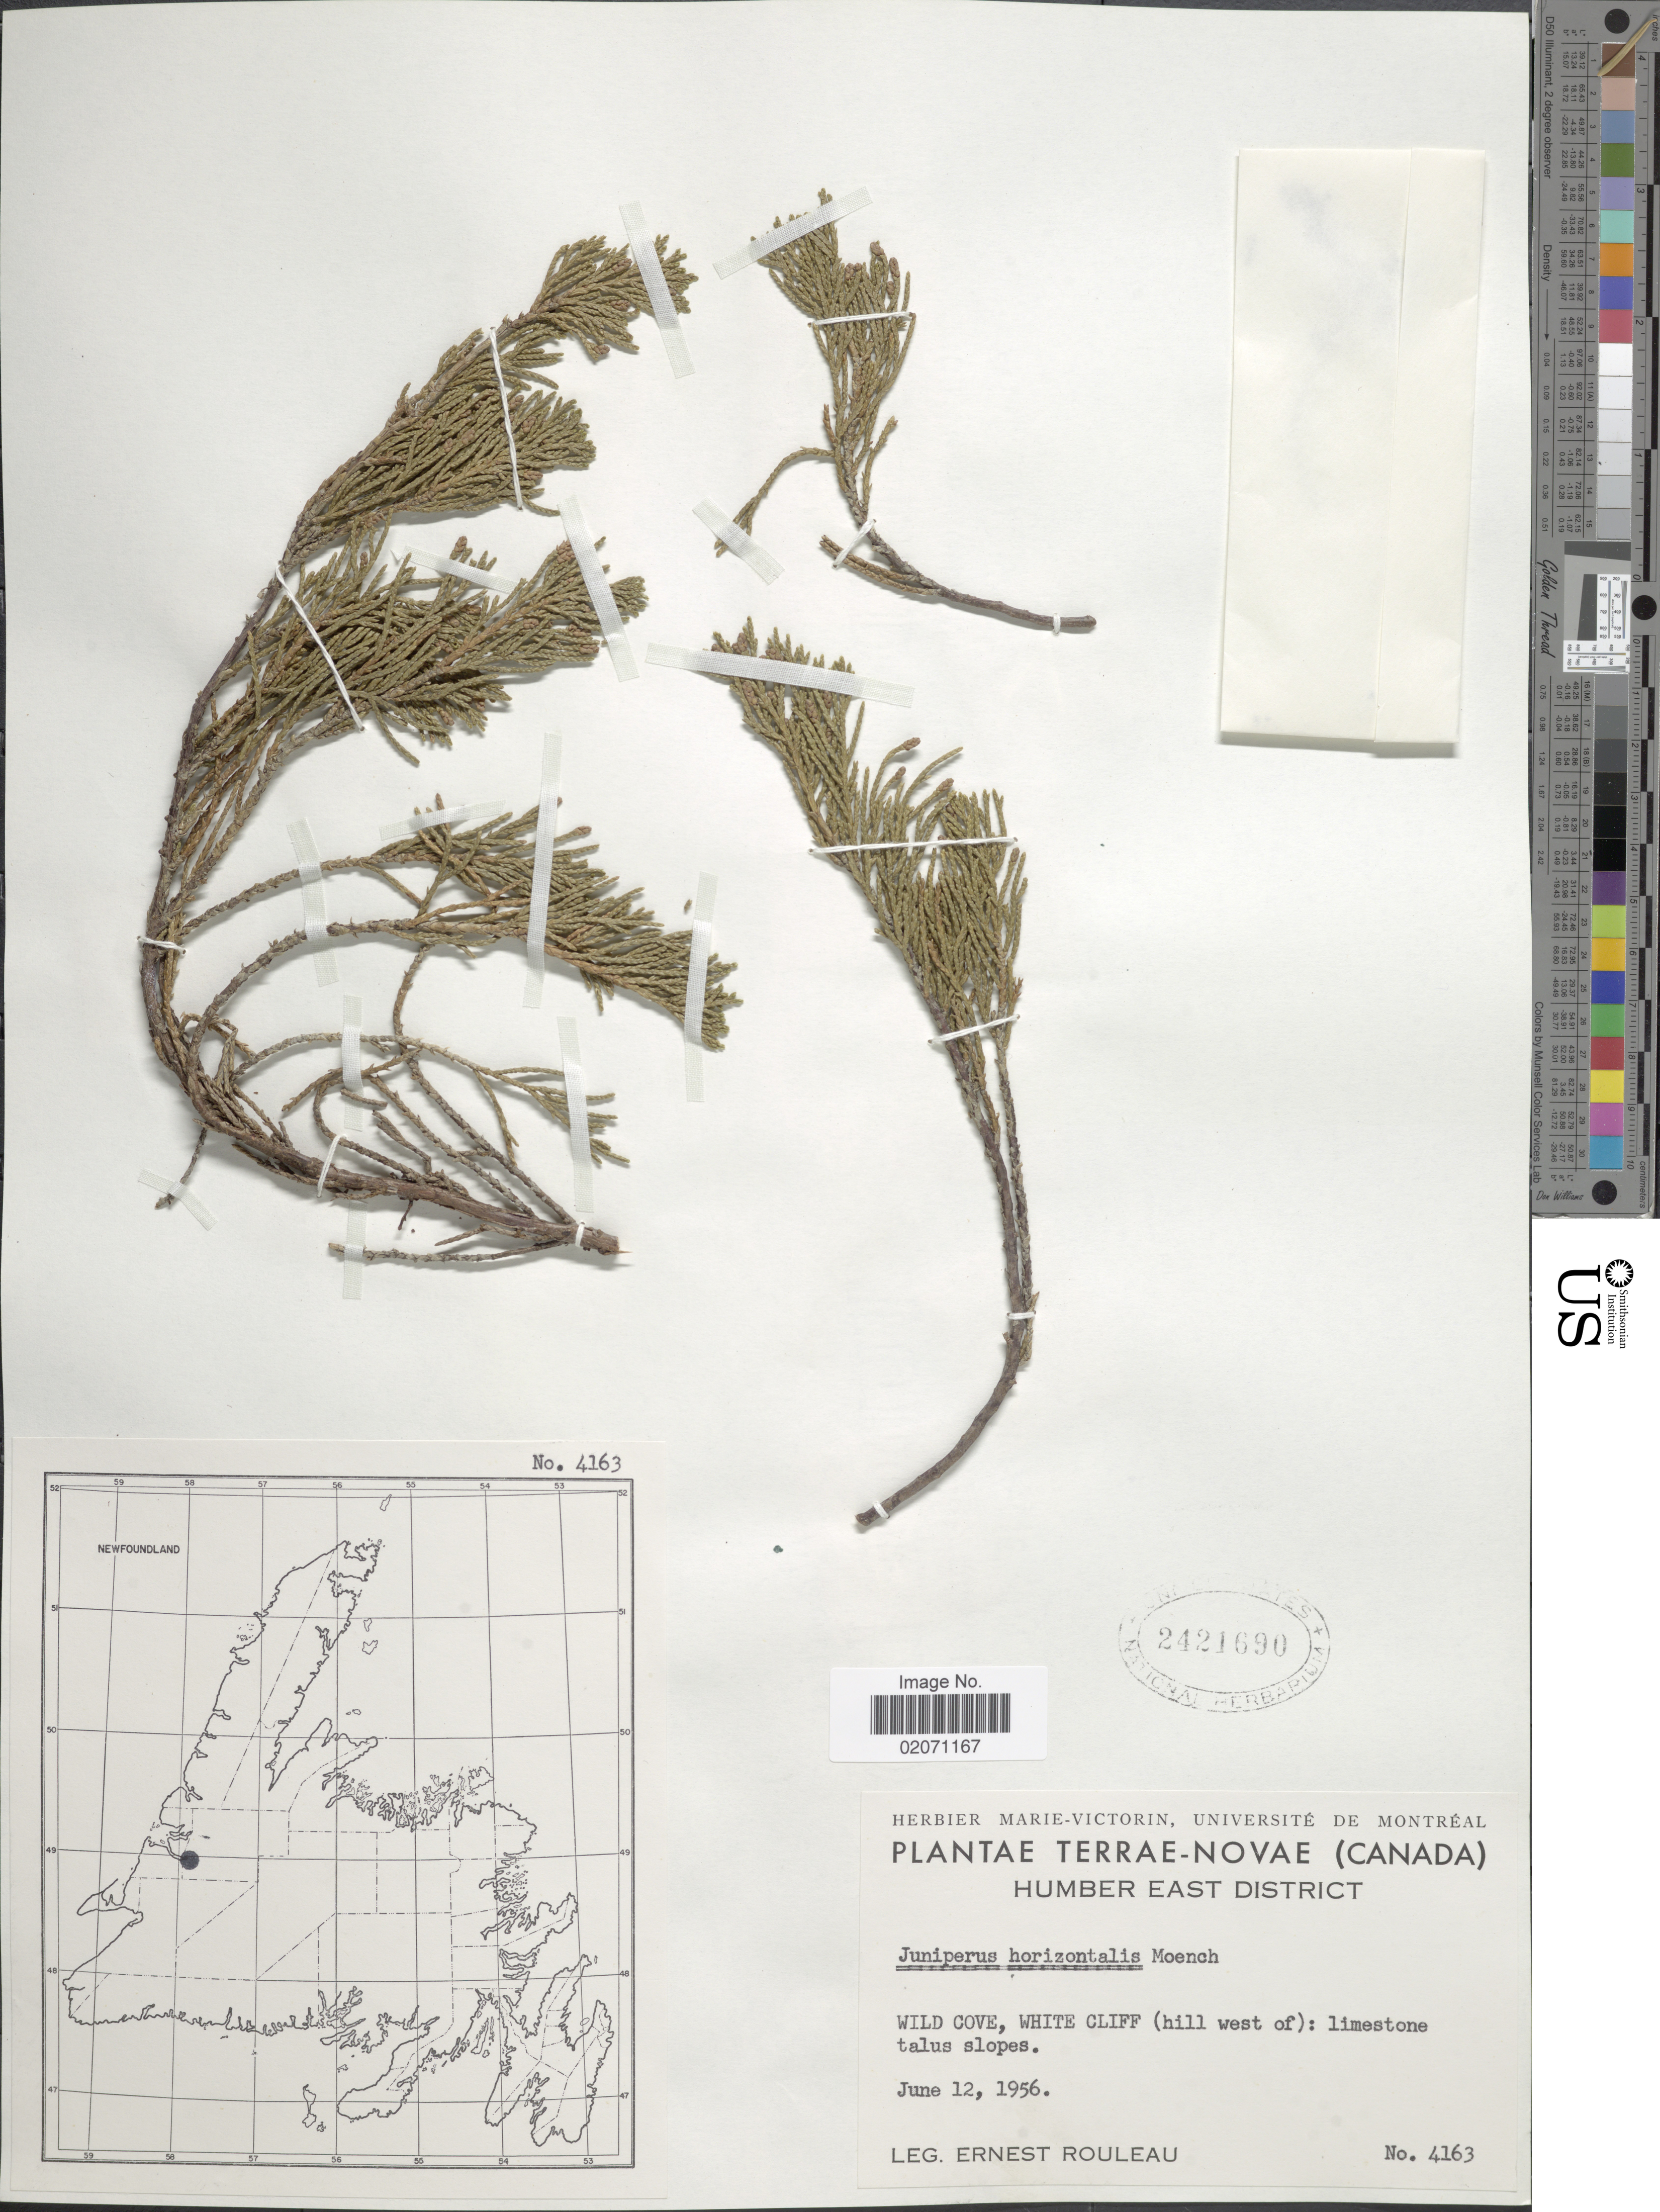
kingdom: Plantae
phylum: Tracheophyta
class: Pinopsida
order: Pinales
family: Cupressaceae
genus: Juniperus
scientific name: Juniperus horizontalis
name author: Moench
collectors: E. Rouleau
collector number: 4163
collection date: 1956-06-12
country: Canada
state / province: Newfoundland and Labrador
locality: Terrae Novae, Humber East District, Wilde Cove, White Cliff (hill west of)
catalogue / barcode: US 2421690